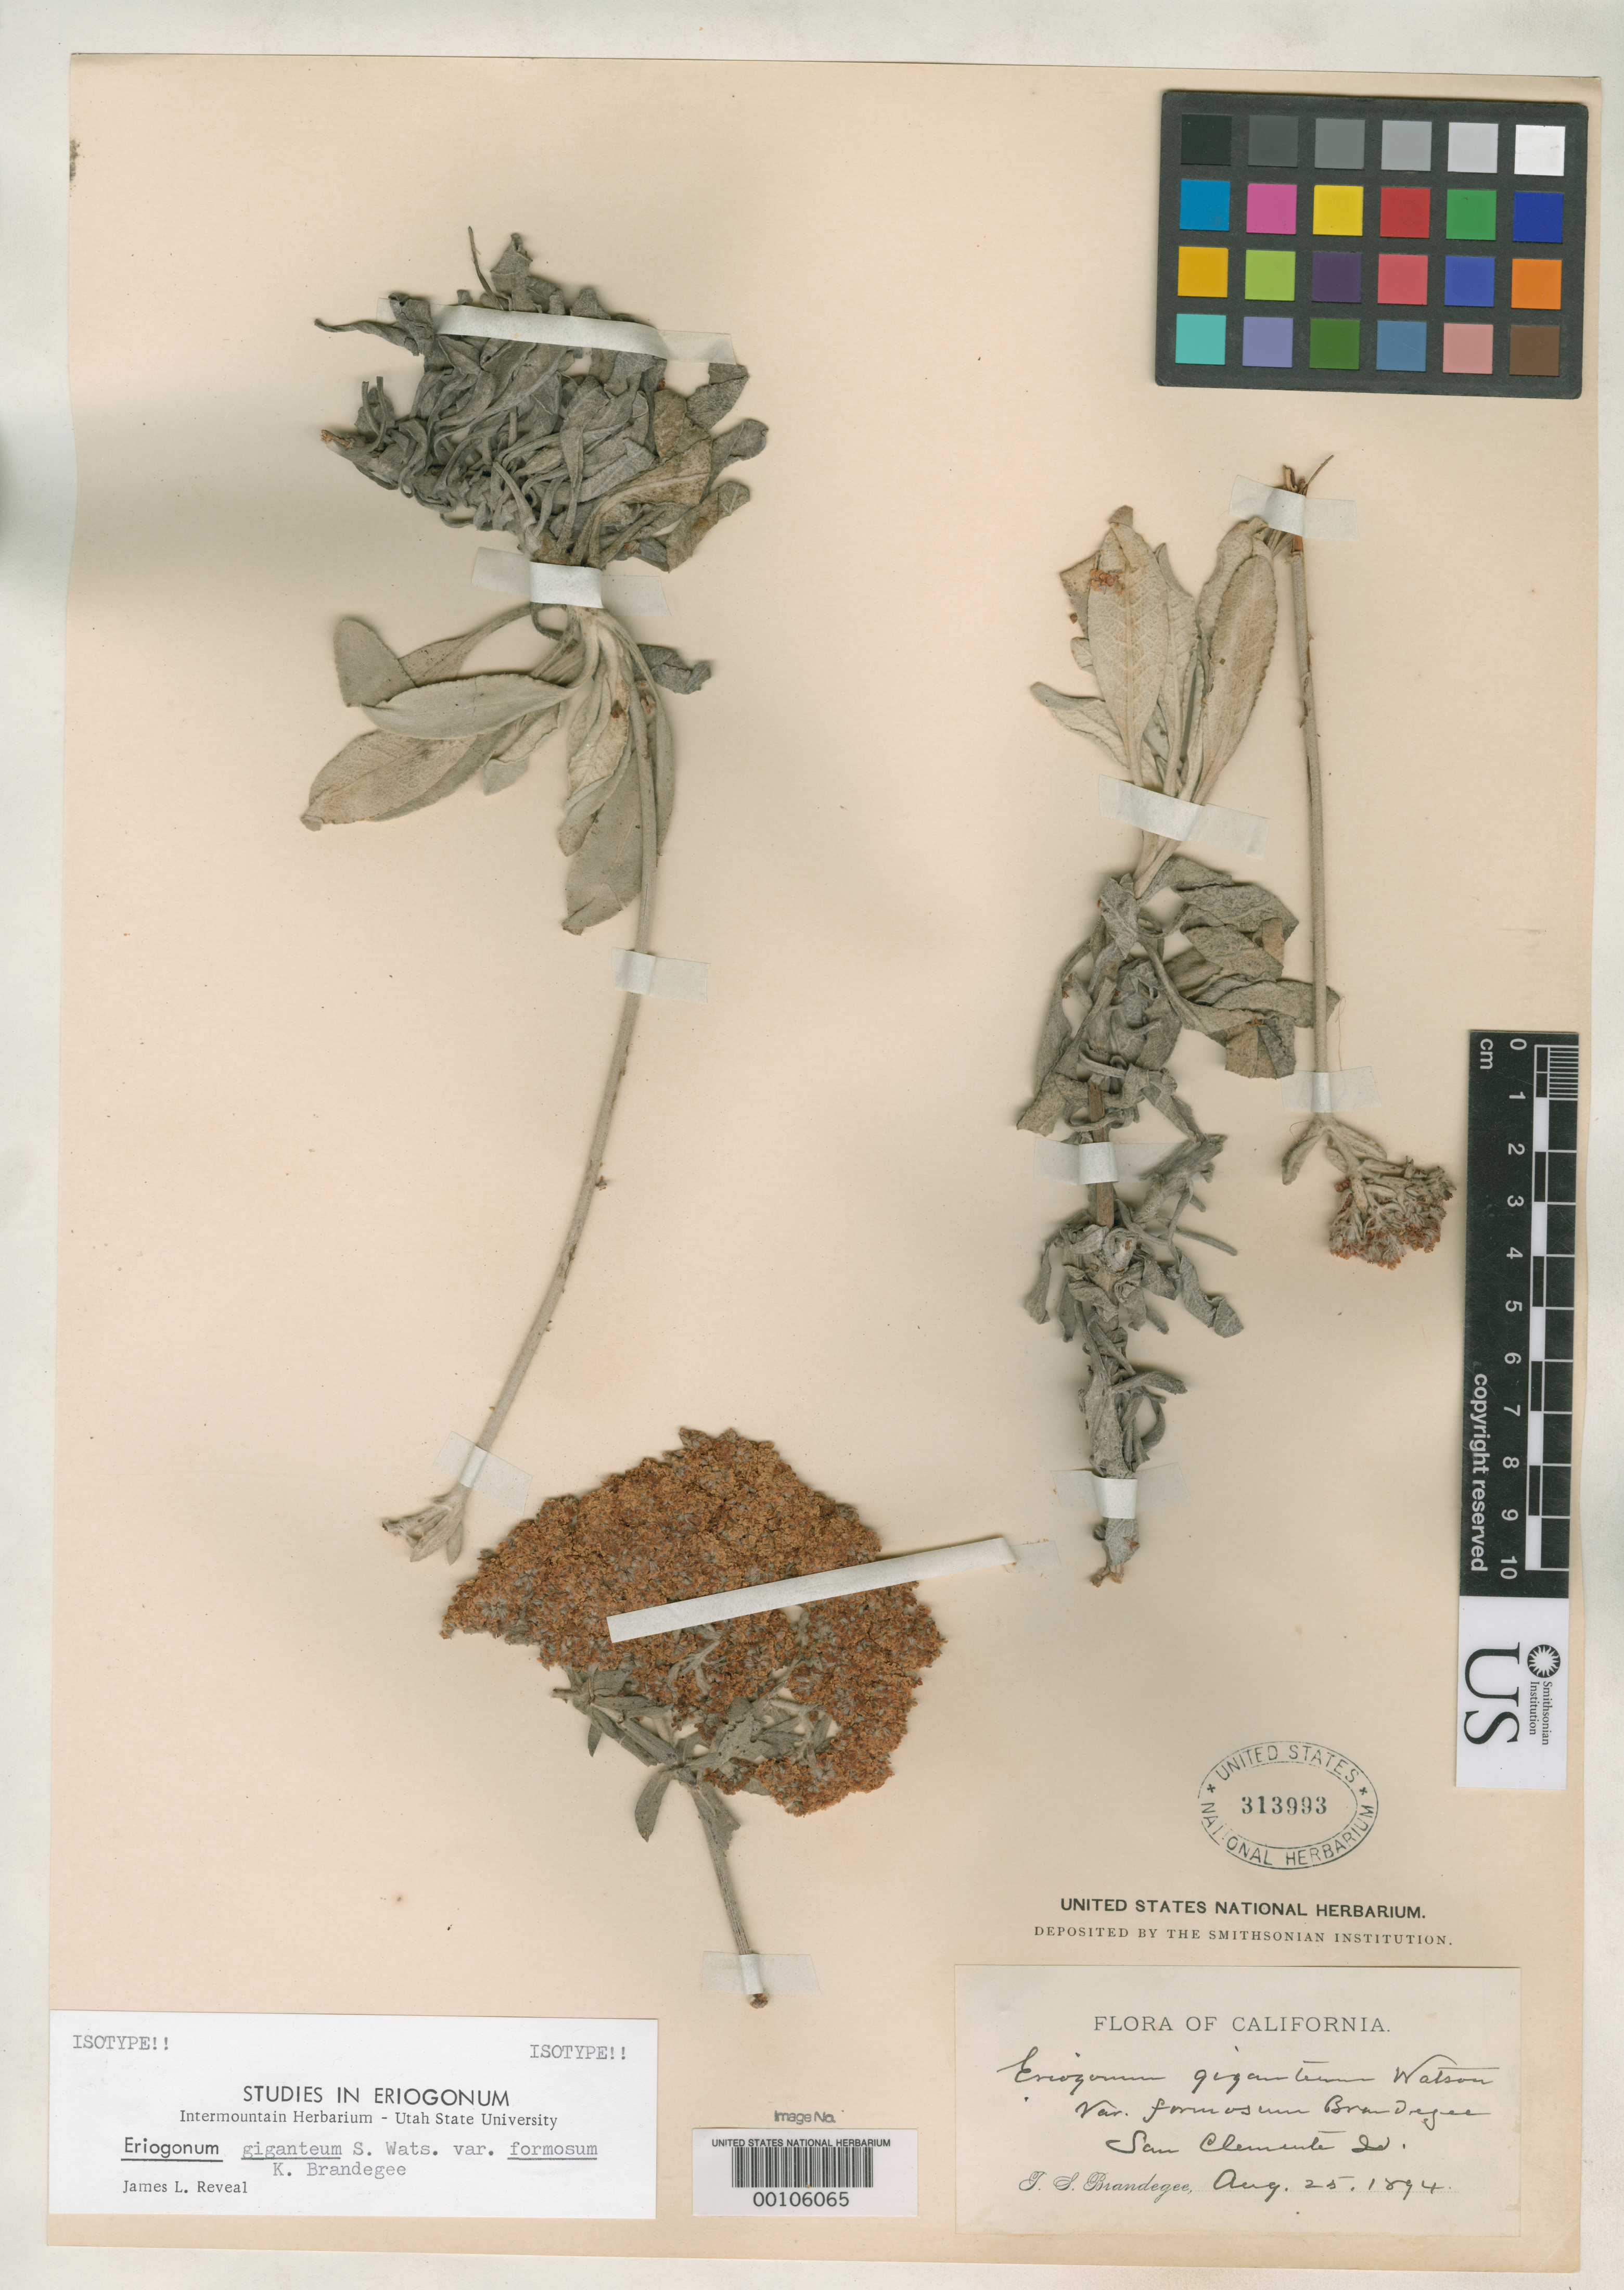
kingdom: Plantae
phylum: Tracheophyta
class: Magnoliopsida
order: Caryophyllales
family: Polygonaceae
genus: Eriogonum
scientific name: Eriogonum giganteum var. formosum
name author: K. Brandegee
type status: Isotype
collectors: T. S. Brandegee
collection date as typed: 25 Aug 1894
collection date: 1894-08-25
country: United States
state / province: California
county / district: Los Angeles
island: San Clemente Island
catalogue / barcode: US 313993